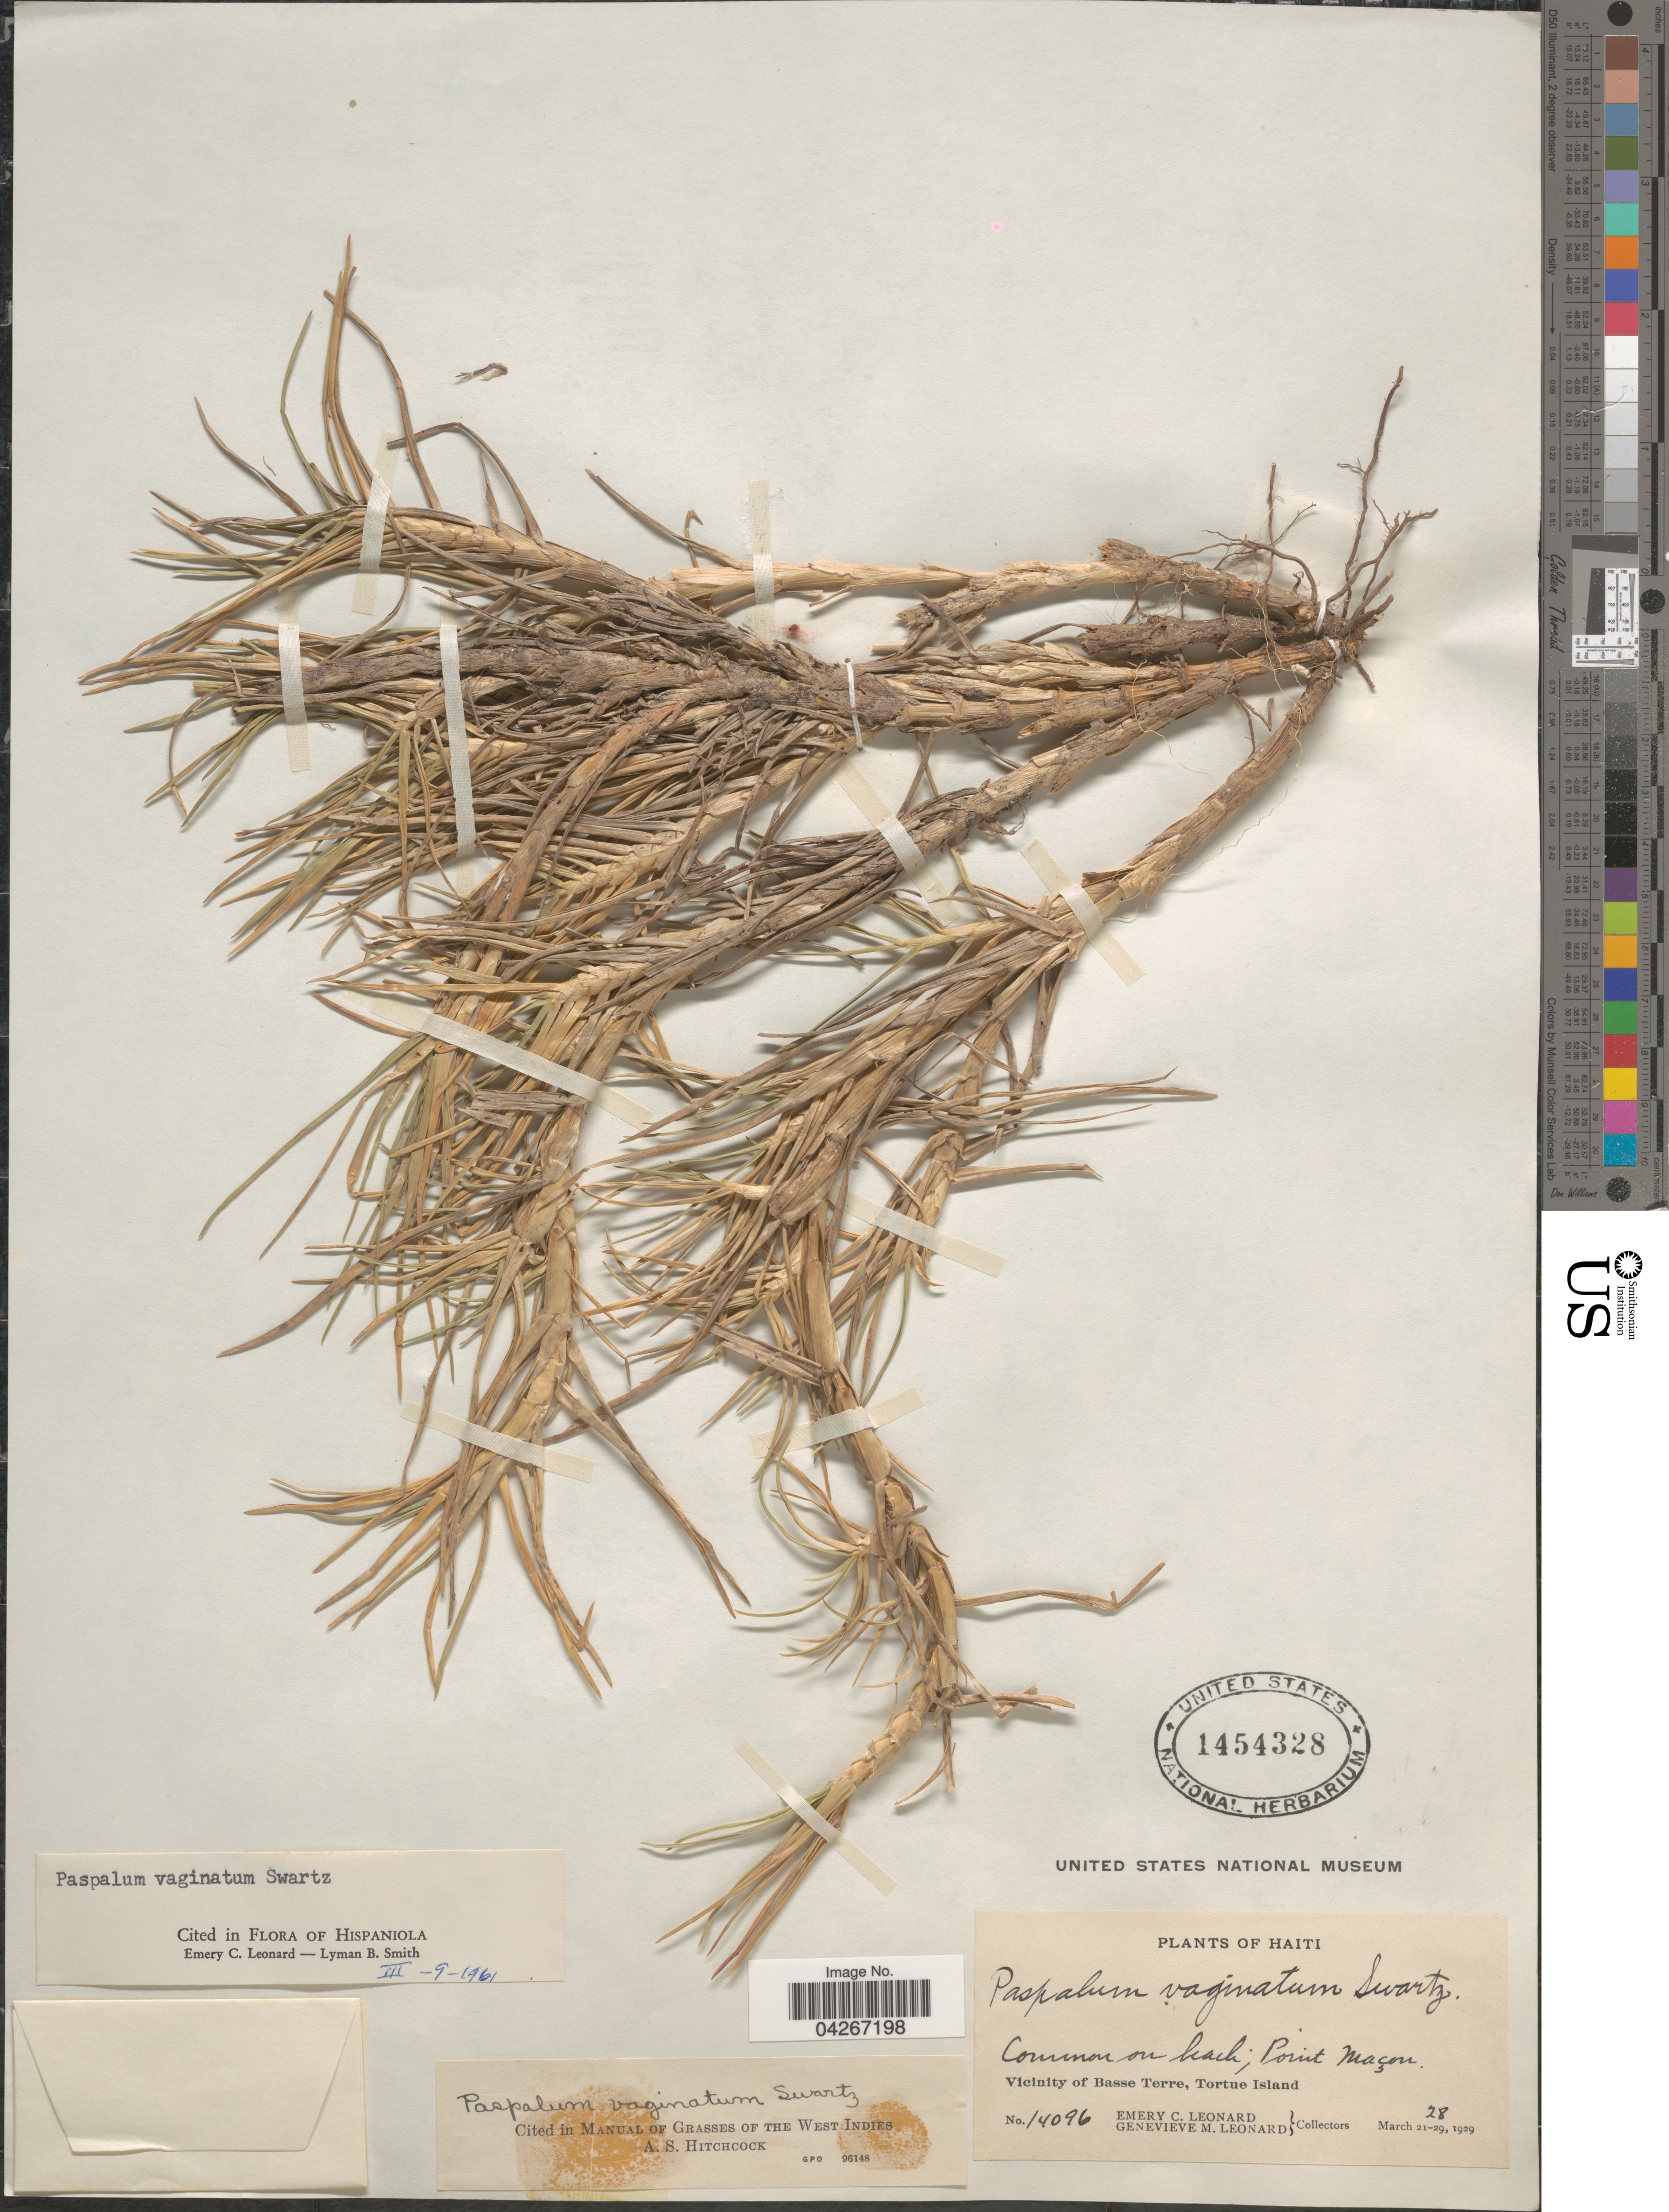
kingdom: Plantae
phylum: Tracheophyta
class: Liliopsida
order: Poales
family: Poaceae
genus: Paspalum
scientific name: Paspalum vaginatum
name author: Sw.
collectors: E. C. Leonard & G. M. Leonard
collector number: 14096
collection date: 1929-03-28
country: Haiti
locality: Point Maçon. Vicinity of Basse Terre, Tortue Island.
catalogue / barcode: US 1454328